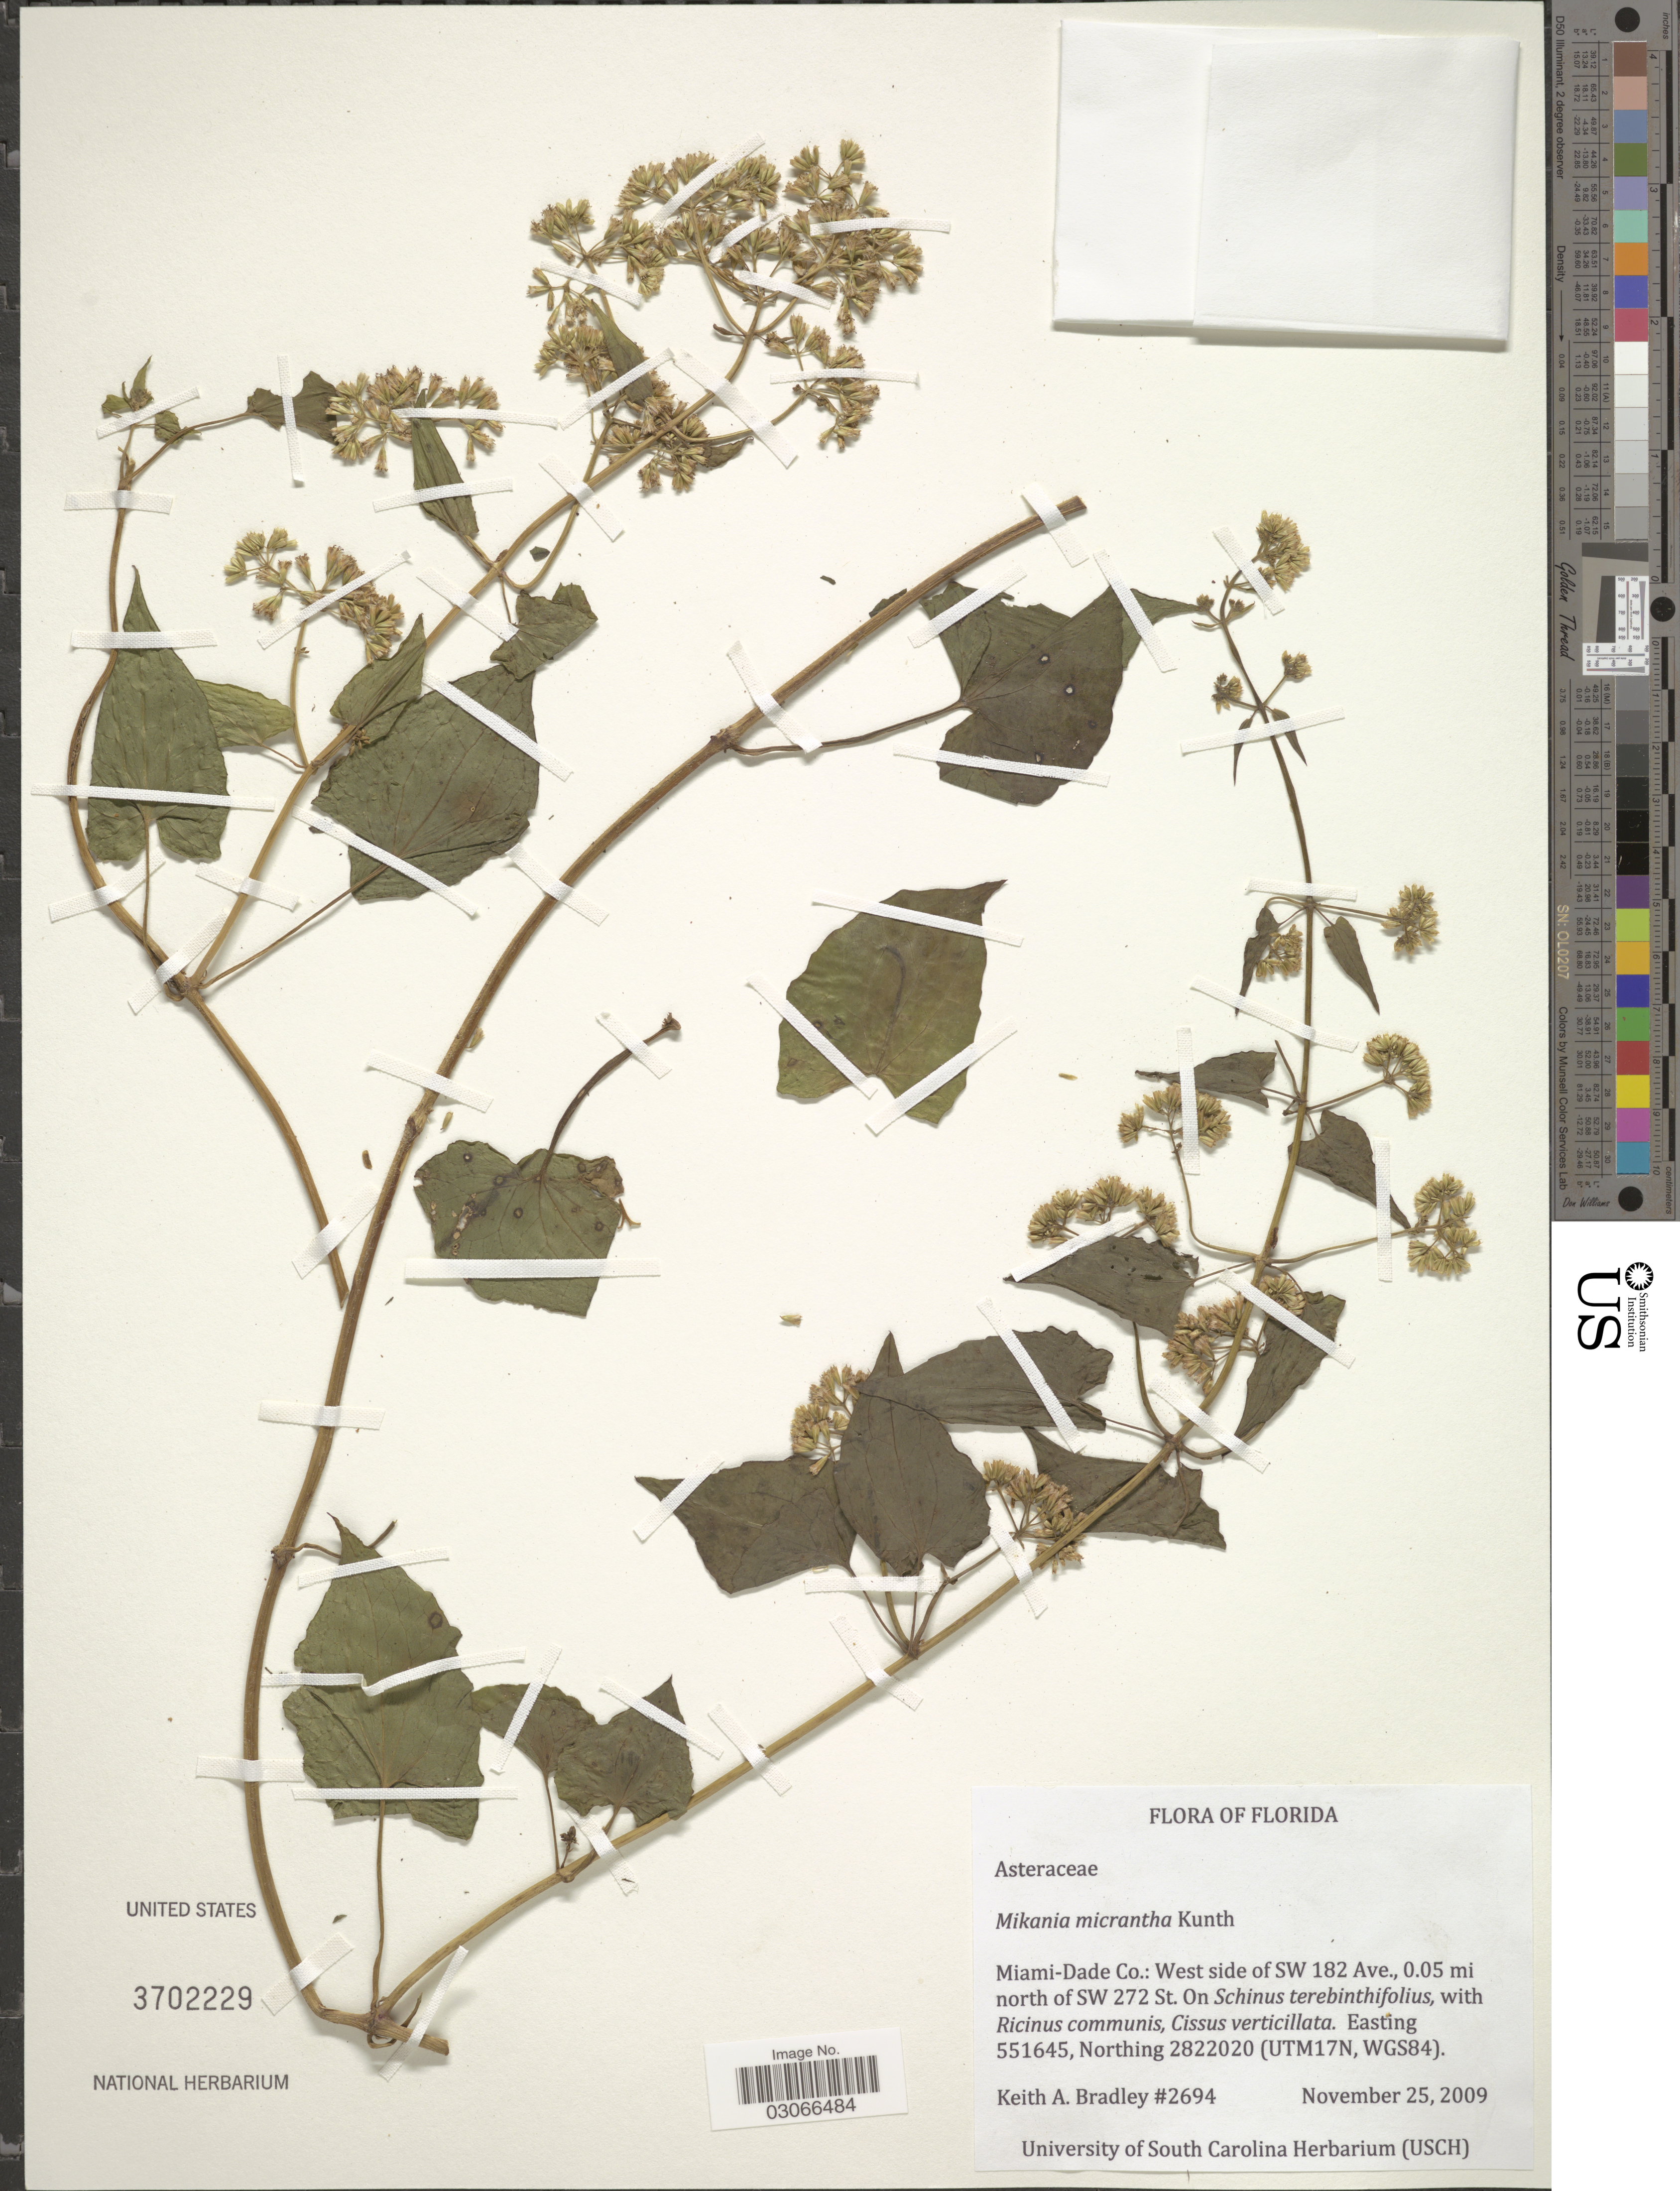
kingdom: Plantae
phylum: Tracheophyta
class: Magnoliopsida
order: Asterales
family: Asteraceae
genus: Mikania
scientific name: Mikania micrantha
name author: Kunth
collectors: K. Bradley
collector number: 2694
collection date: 2009-11-25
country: United States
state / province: Florida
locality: Miami-Dade Co.: West side of SW 182 Ave., 0.05 mi north of SW 272 St. (UTM17N, WGS84).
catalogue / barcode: US 3702229